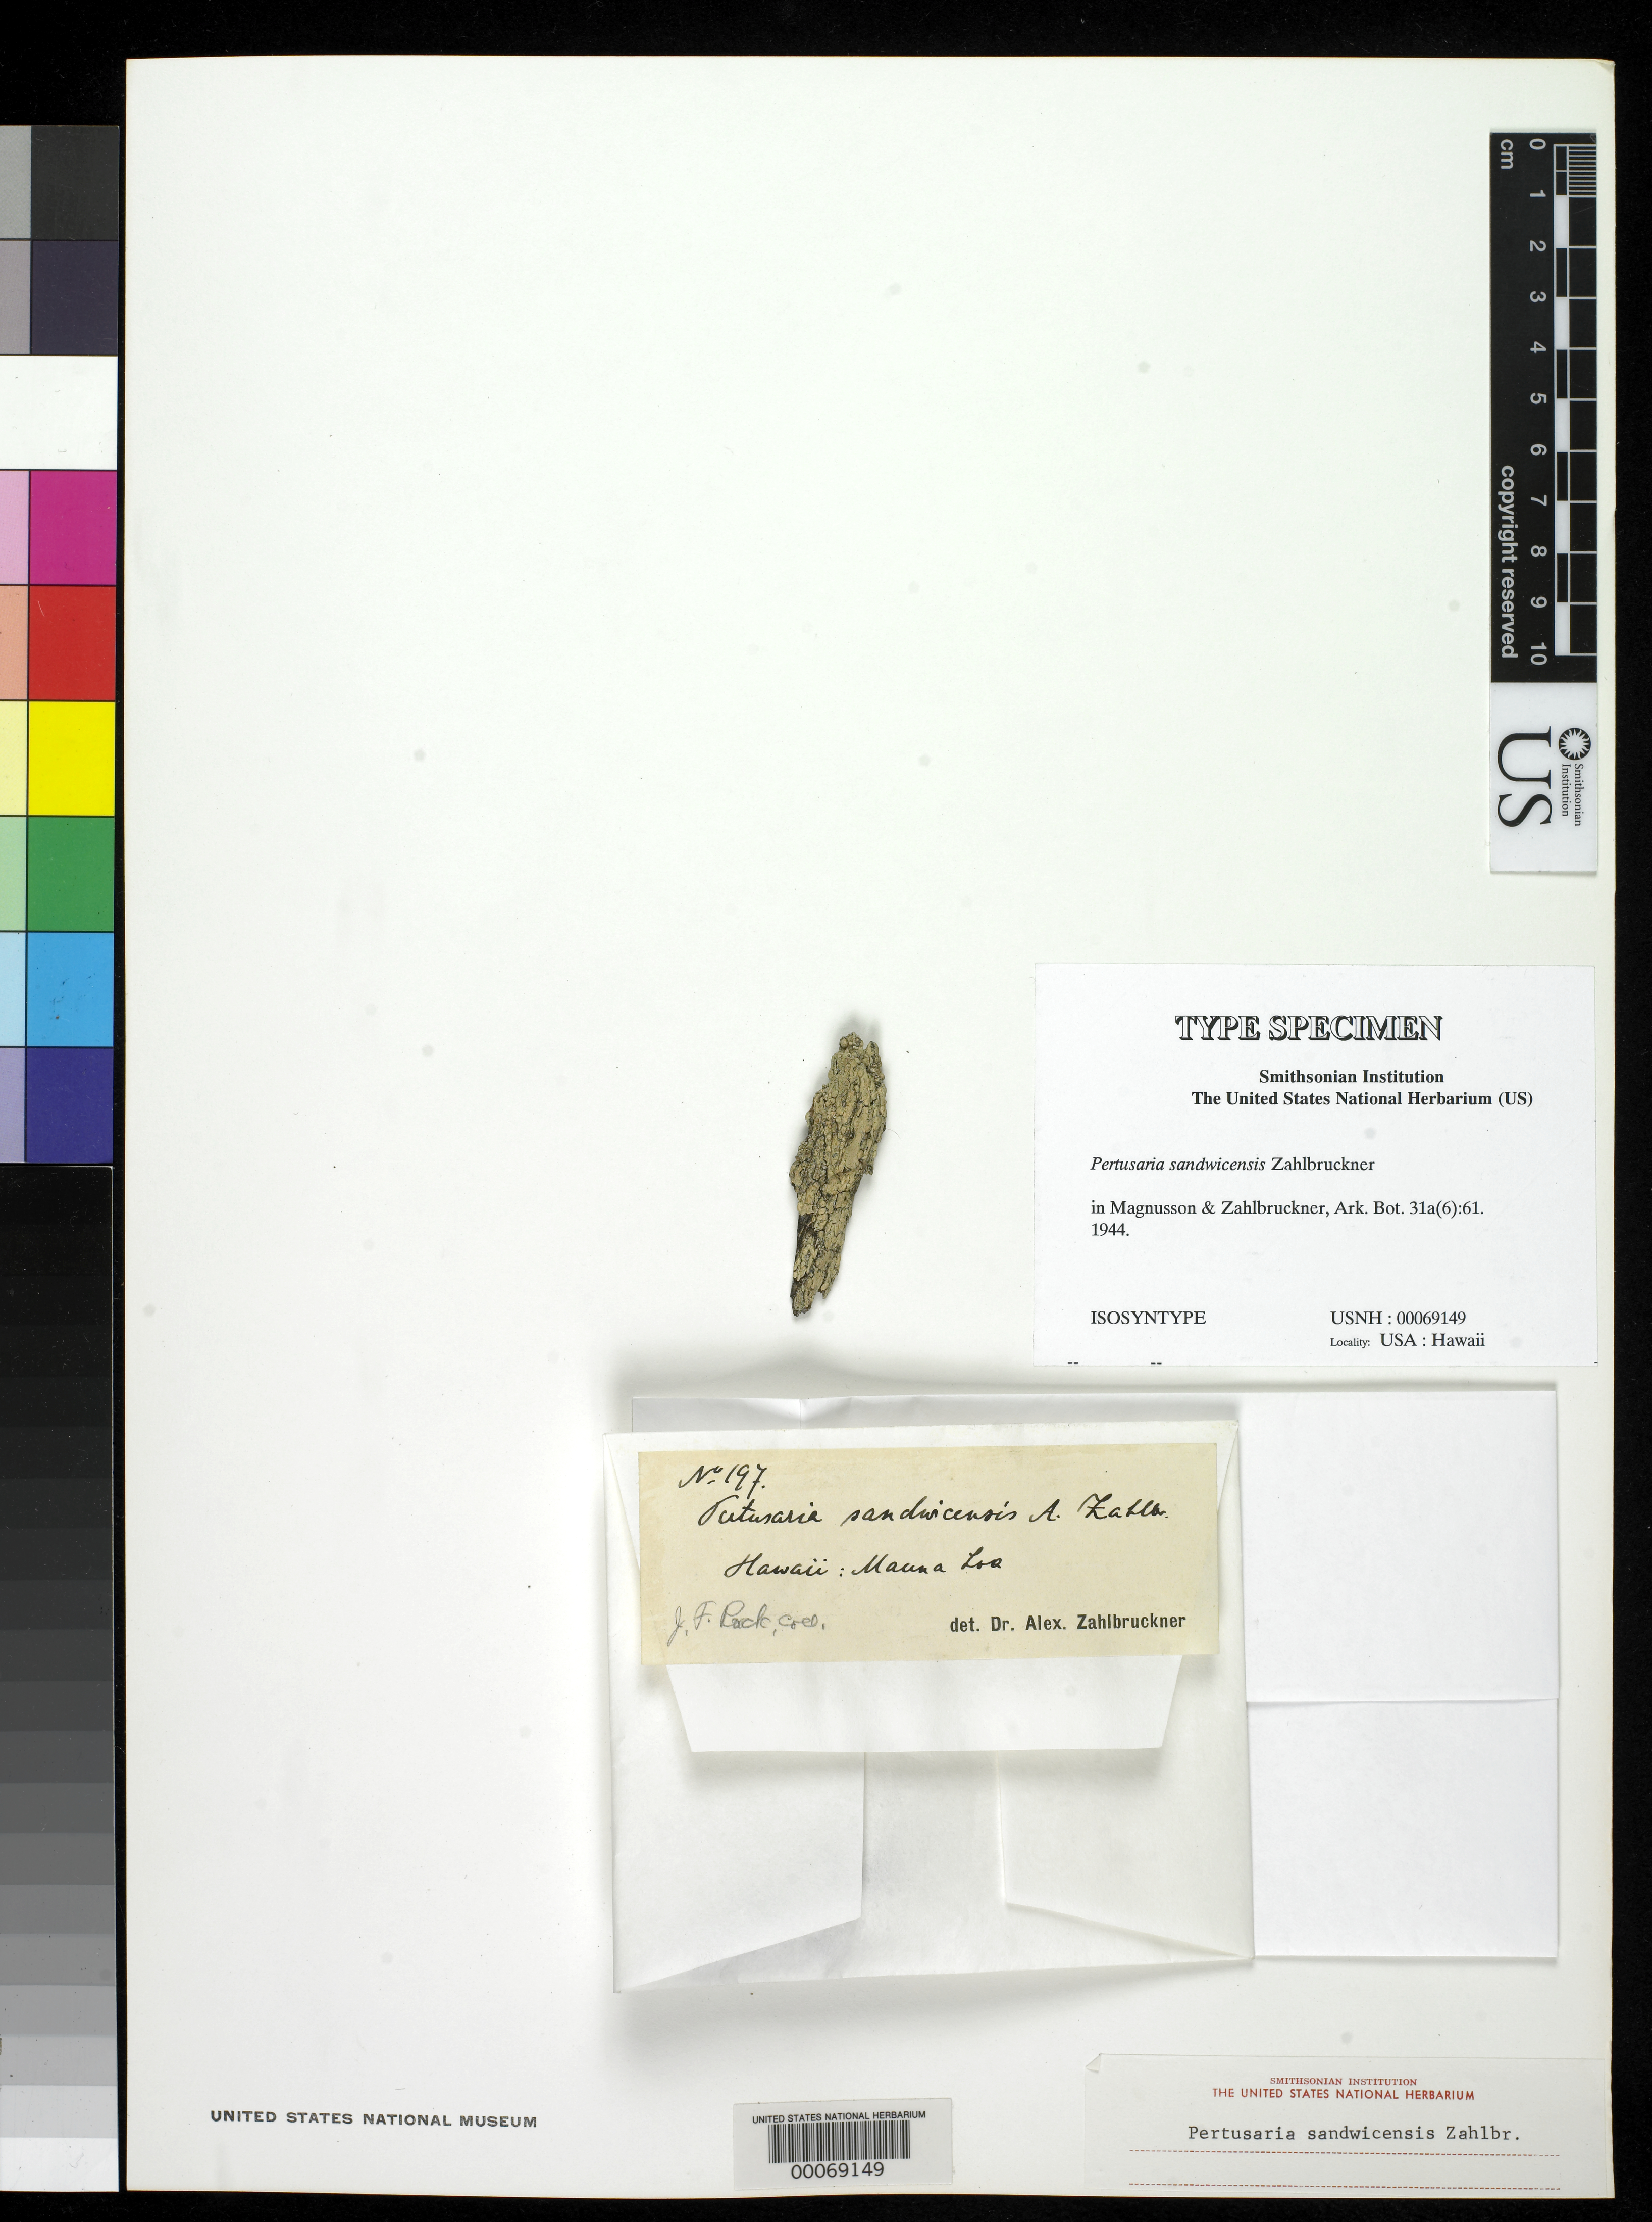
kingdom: Fungi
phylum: Ascomycota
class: Lecanoromycetes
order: Pertusariales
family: Pertusariaceae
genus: Pertusaria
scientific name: Pertusaria sandwicensis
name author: Zahlbr. in H. Magn. & Zahlbr.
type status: Isosyntype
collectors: J. F. Rock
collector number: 197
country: United States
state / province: Hawaii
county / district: Maui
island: Maui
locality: Mauna Loa.